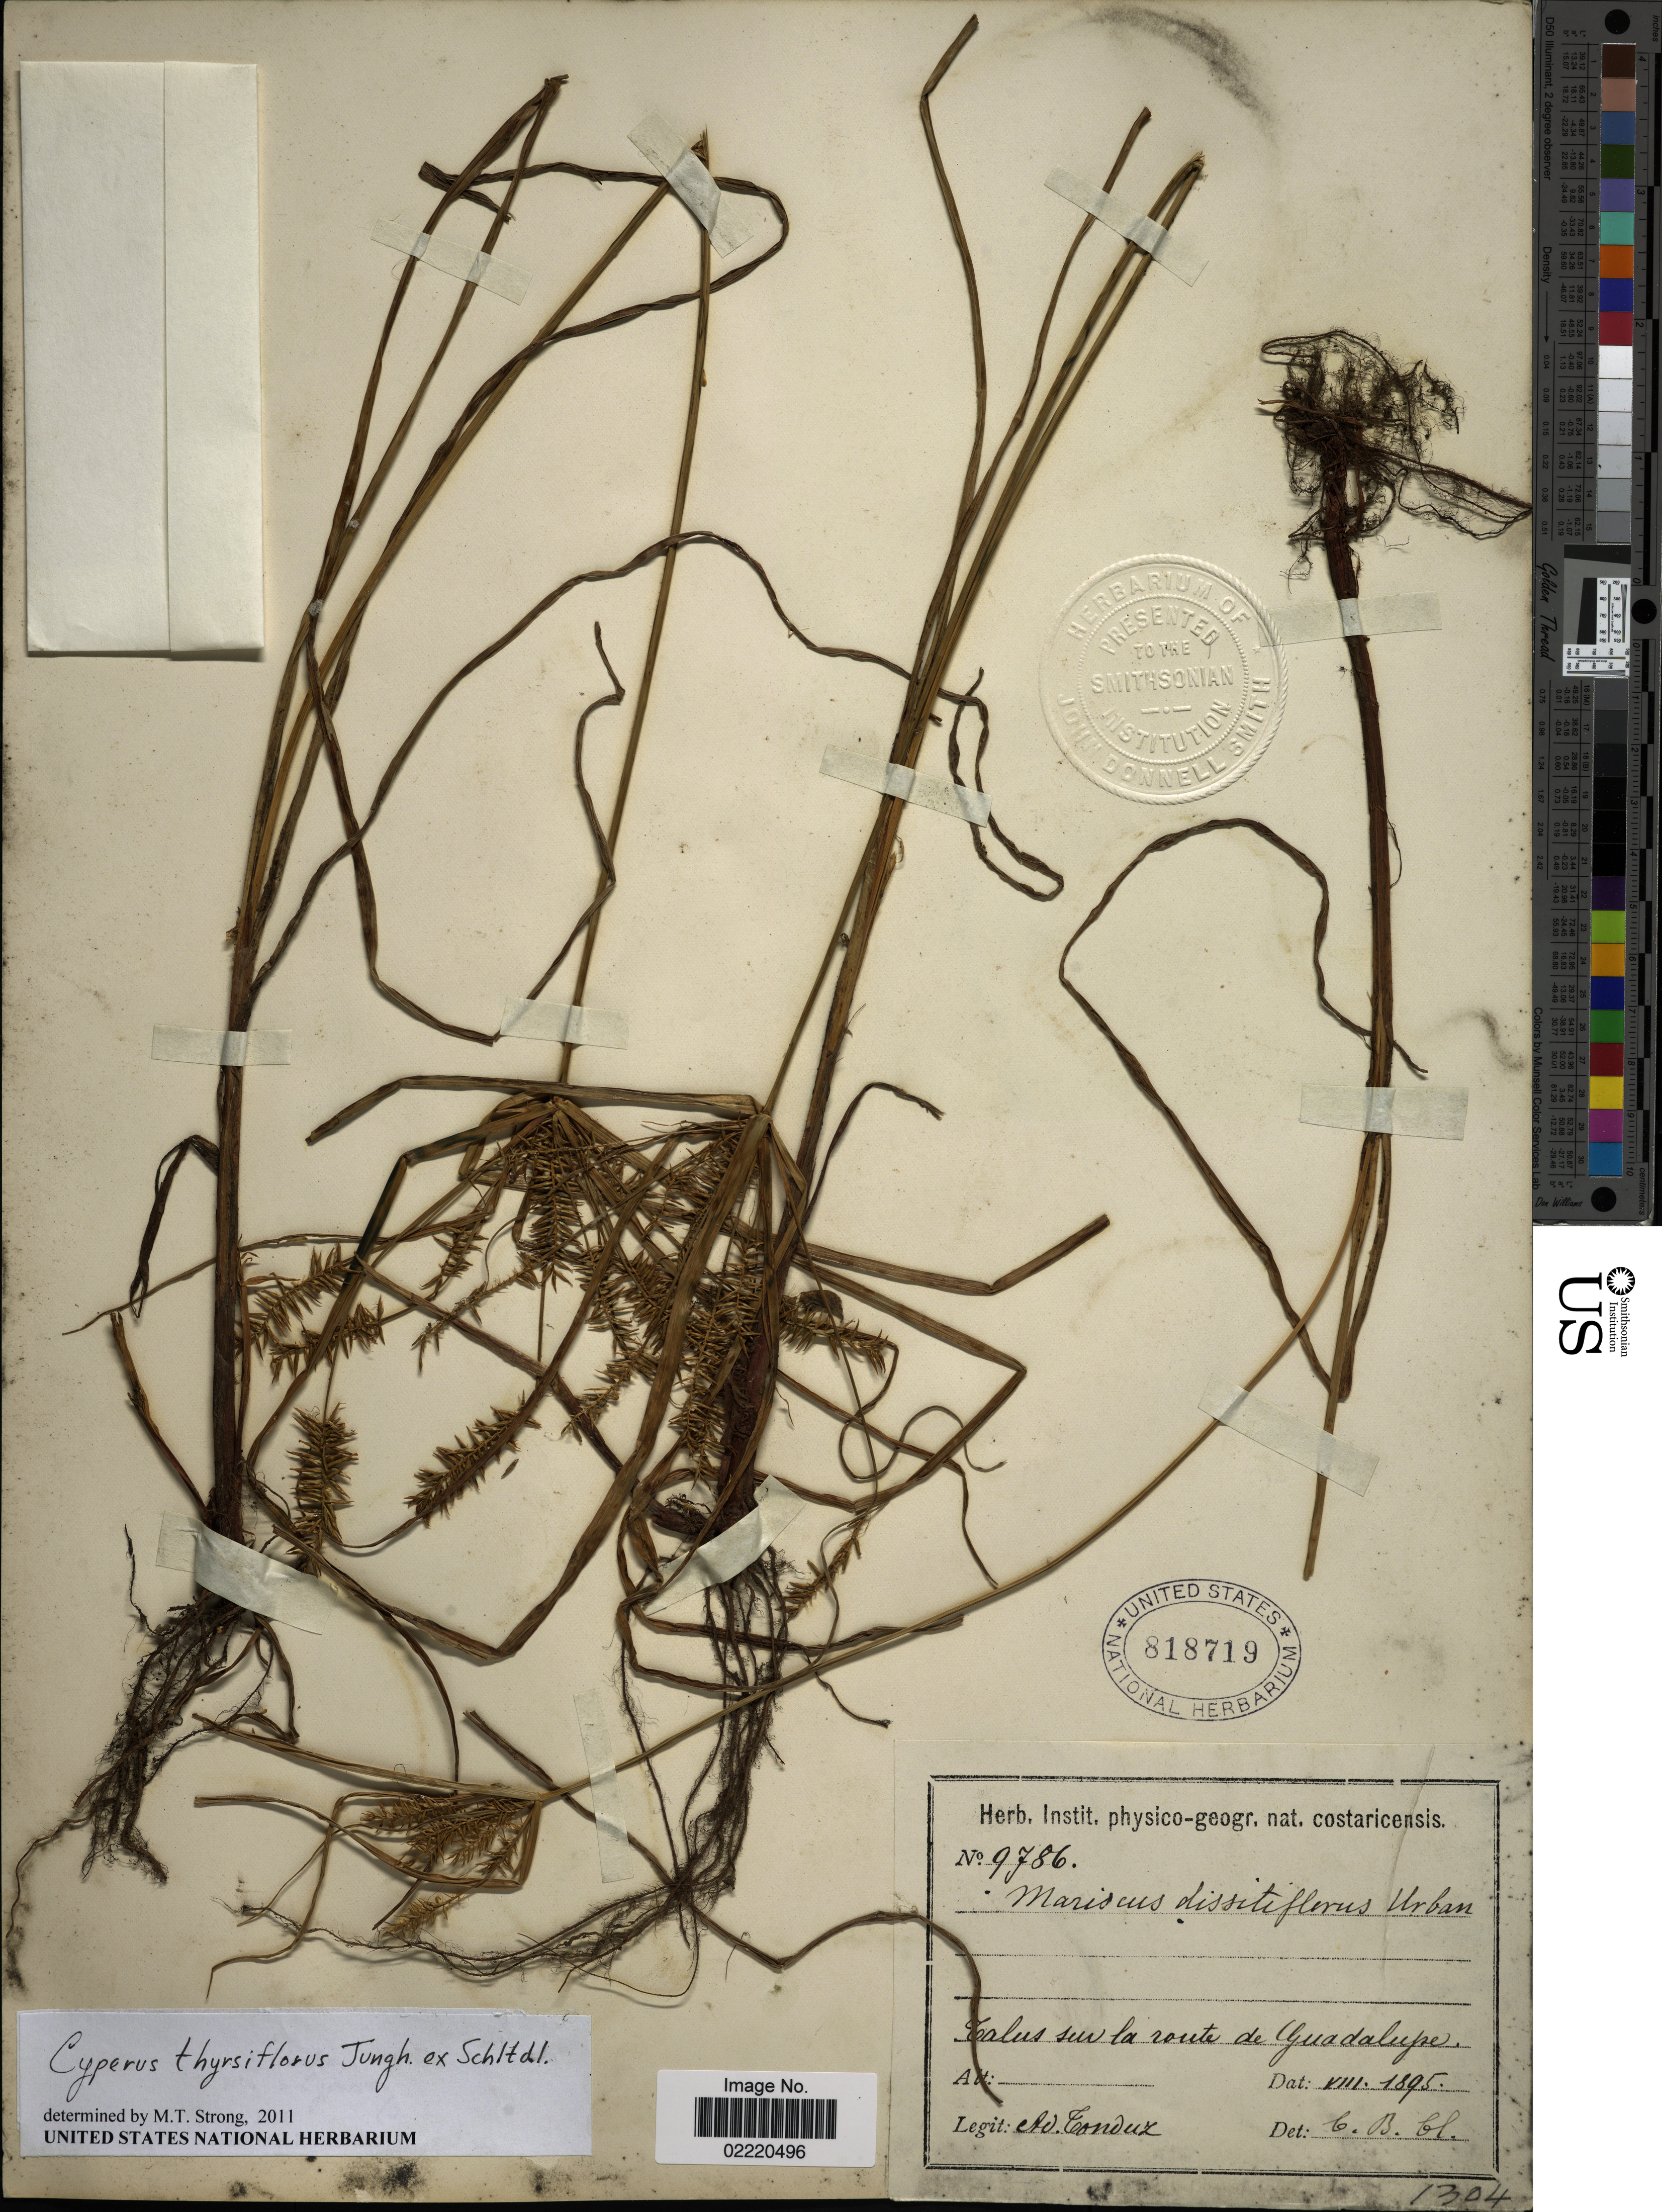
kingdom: Plantae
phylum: Tracheophyta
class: Liliopsida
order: Poales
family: Cyperaceae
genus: Cyperus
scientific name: Cyperus thyrsiflorus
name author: Jungh.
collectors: A. Tonduz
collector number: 9786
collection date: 1895-08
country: Mexico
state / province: Baja California Norte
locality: Talus sur la route de Guadalupe.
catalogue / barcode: US 818719